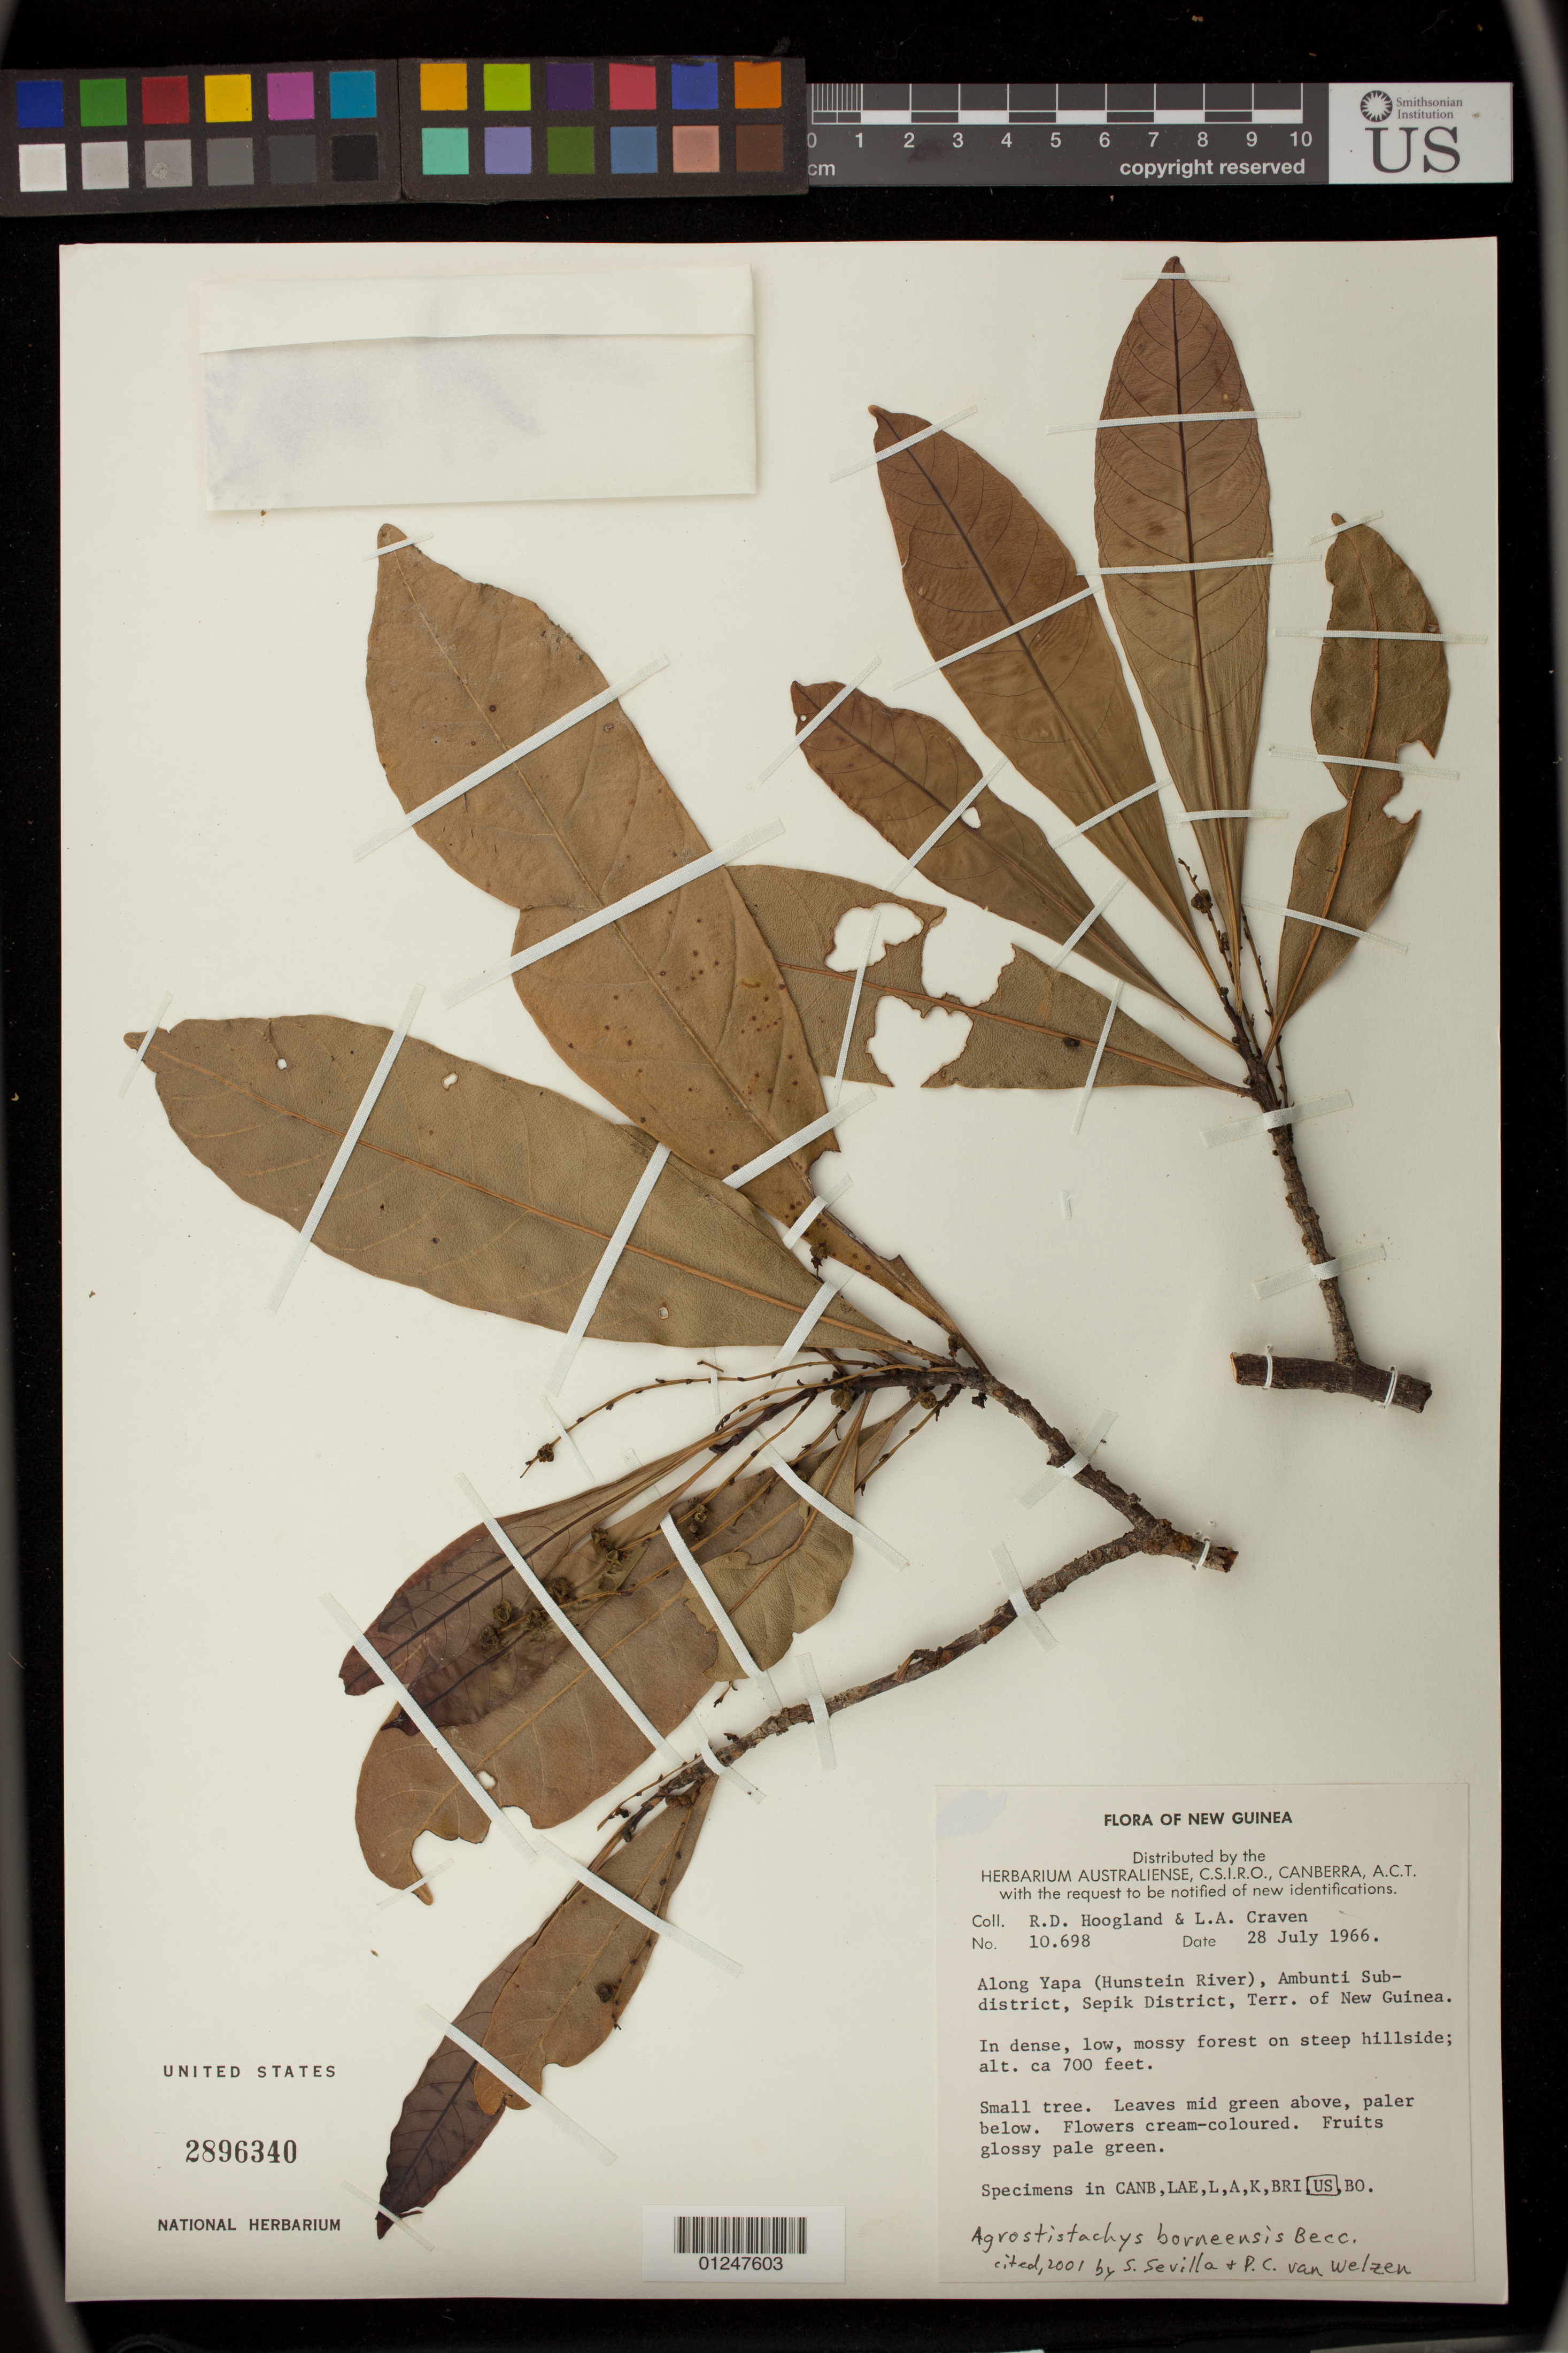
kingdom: Plantae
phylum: Tracheophyta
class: Magnoliopsida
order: Malpighiales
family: Euphorbiaceae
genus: Agrostistachys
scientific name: Agrostistachys borneensis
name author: Becc.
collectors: R. D. Hoogland & L. A. Craven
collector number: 10.698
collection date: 1966-07-28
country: Papua New Guinea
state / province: East Sepik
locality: Along Yapa (Hunstein River), Ambunti Sub-district, Sepik District,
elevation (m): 213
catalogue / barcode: US 2896340